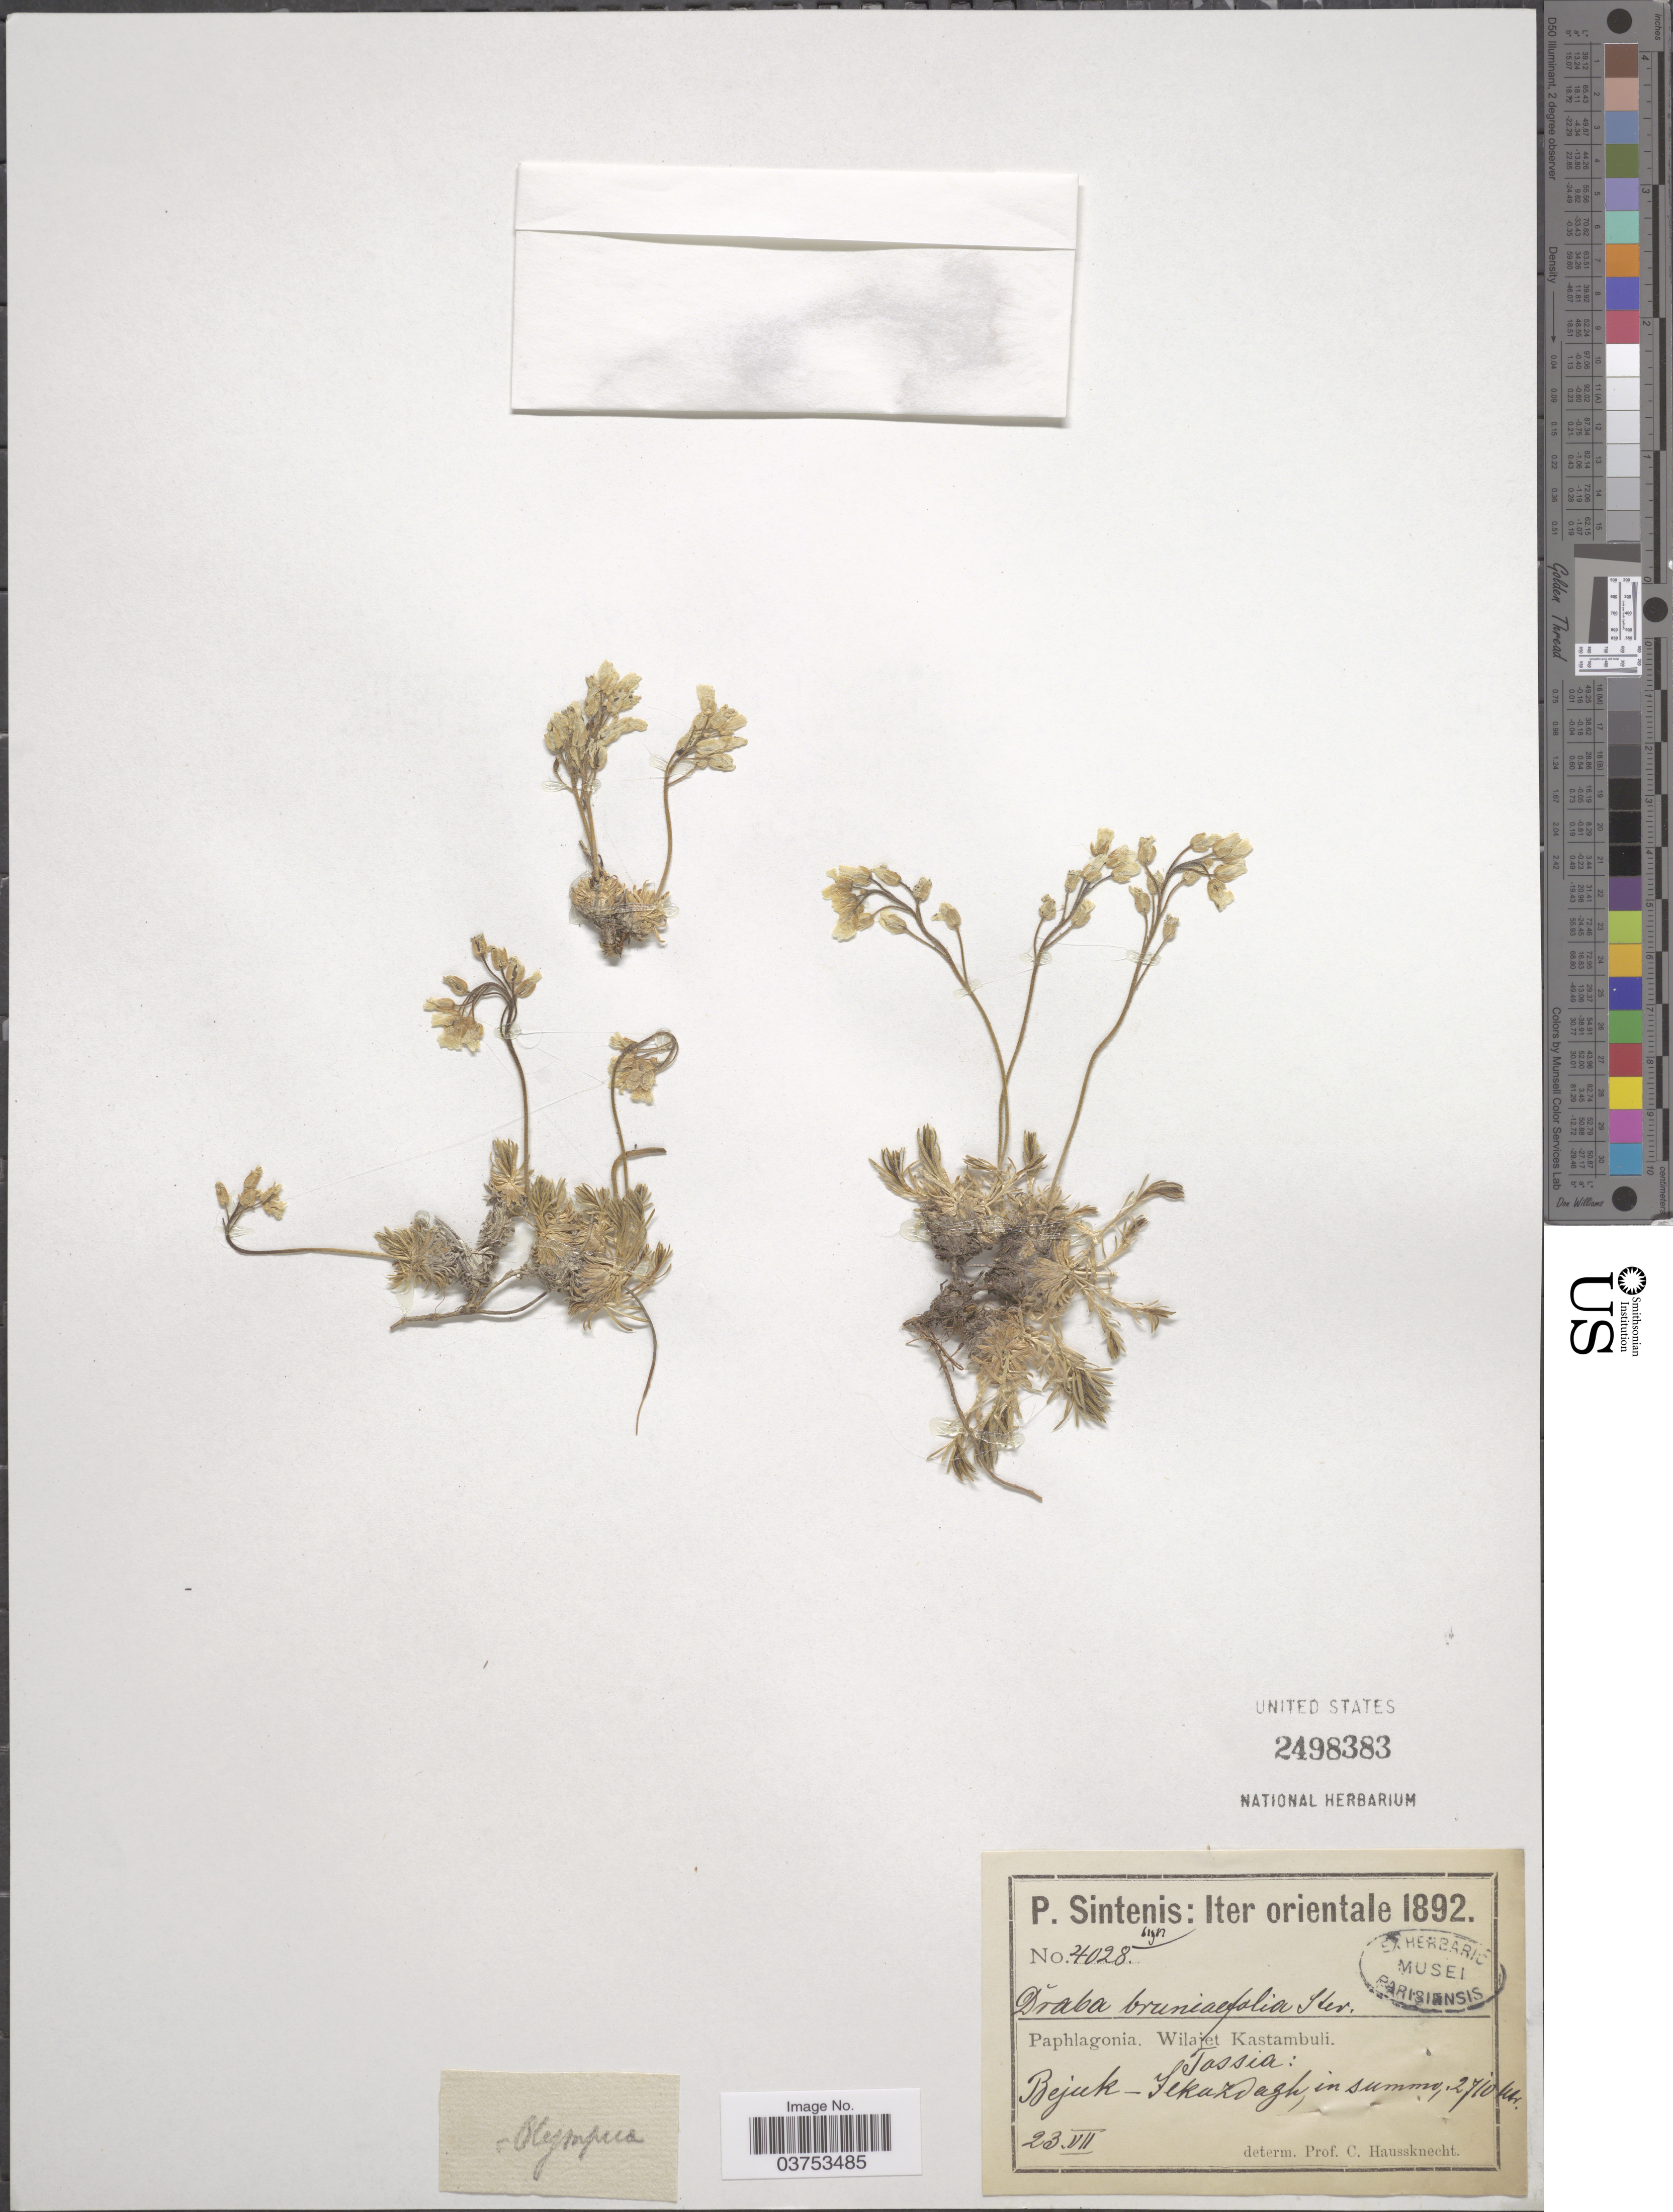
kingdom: Plantae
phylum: Tracheophyta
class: Magnoliopsida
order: Brassicales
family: Brassicaceae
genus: Draba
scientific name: Draba bruniifolia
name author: Steven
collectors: P. Sintenis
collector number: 4028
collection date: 1892-07-23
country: Turkey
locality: Iter orientale. Paphlagonia. Wilajet Kastambuli. Tossia: Bejuk-Sekazdagh [interpreted], in summo.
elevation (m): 2710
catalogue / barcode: US 2498383